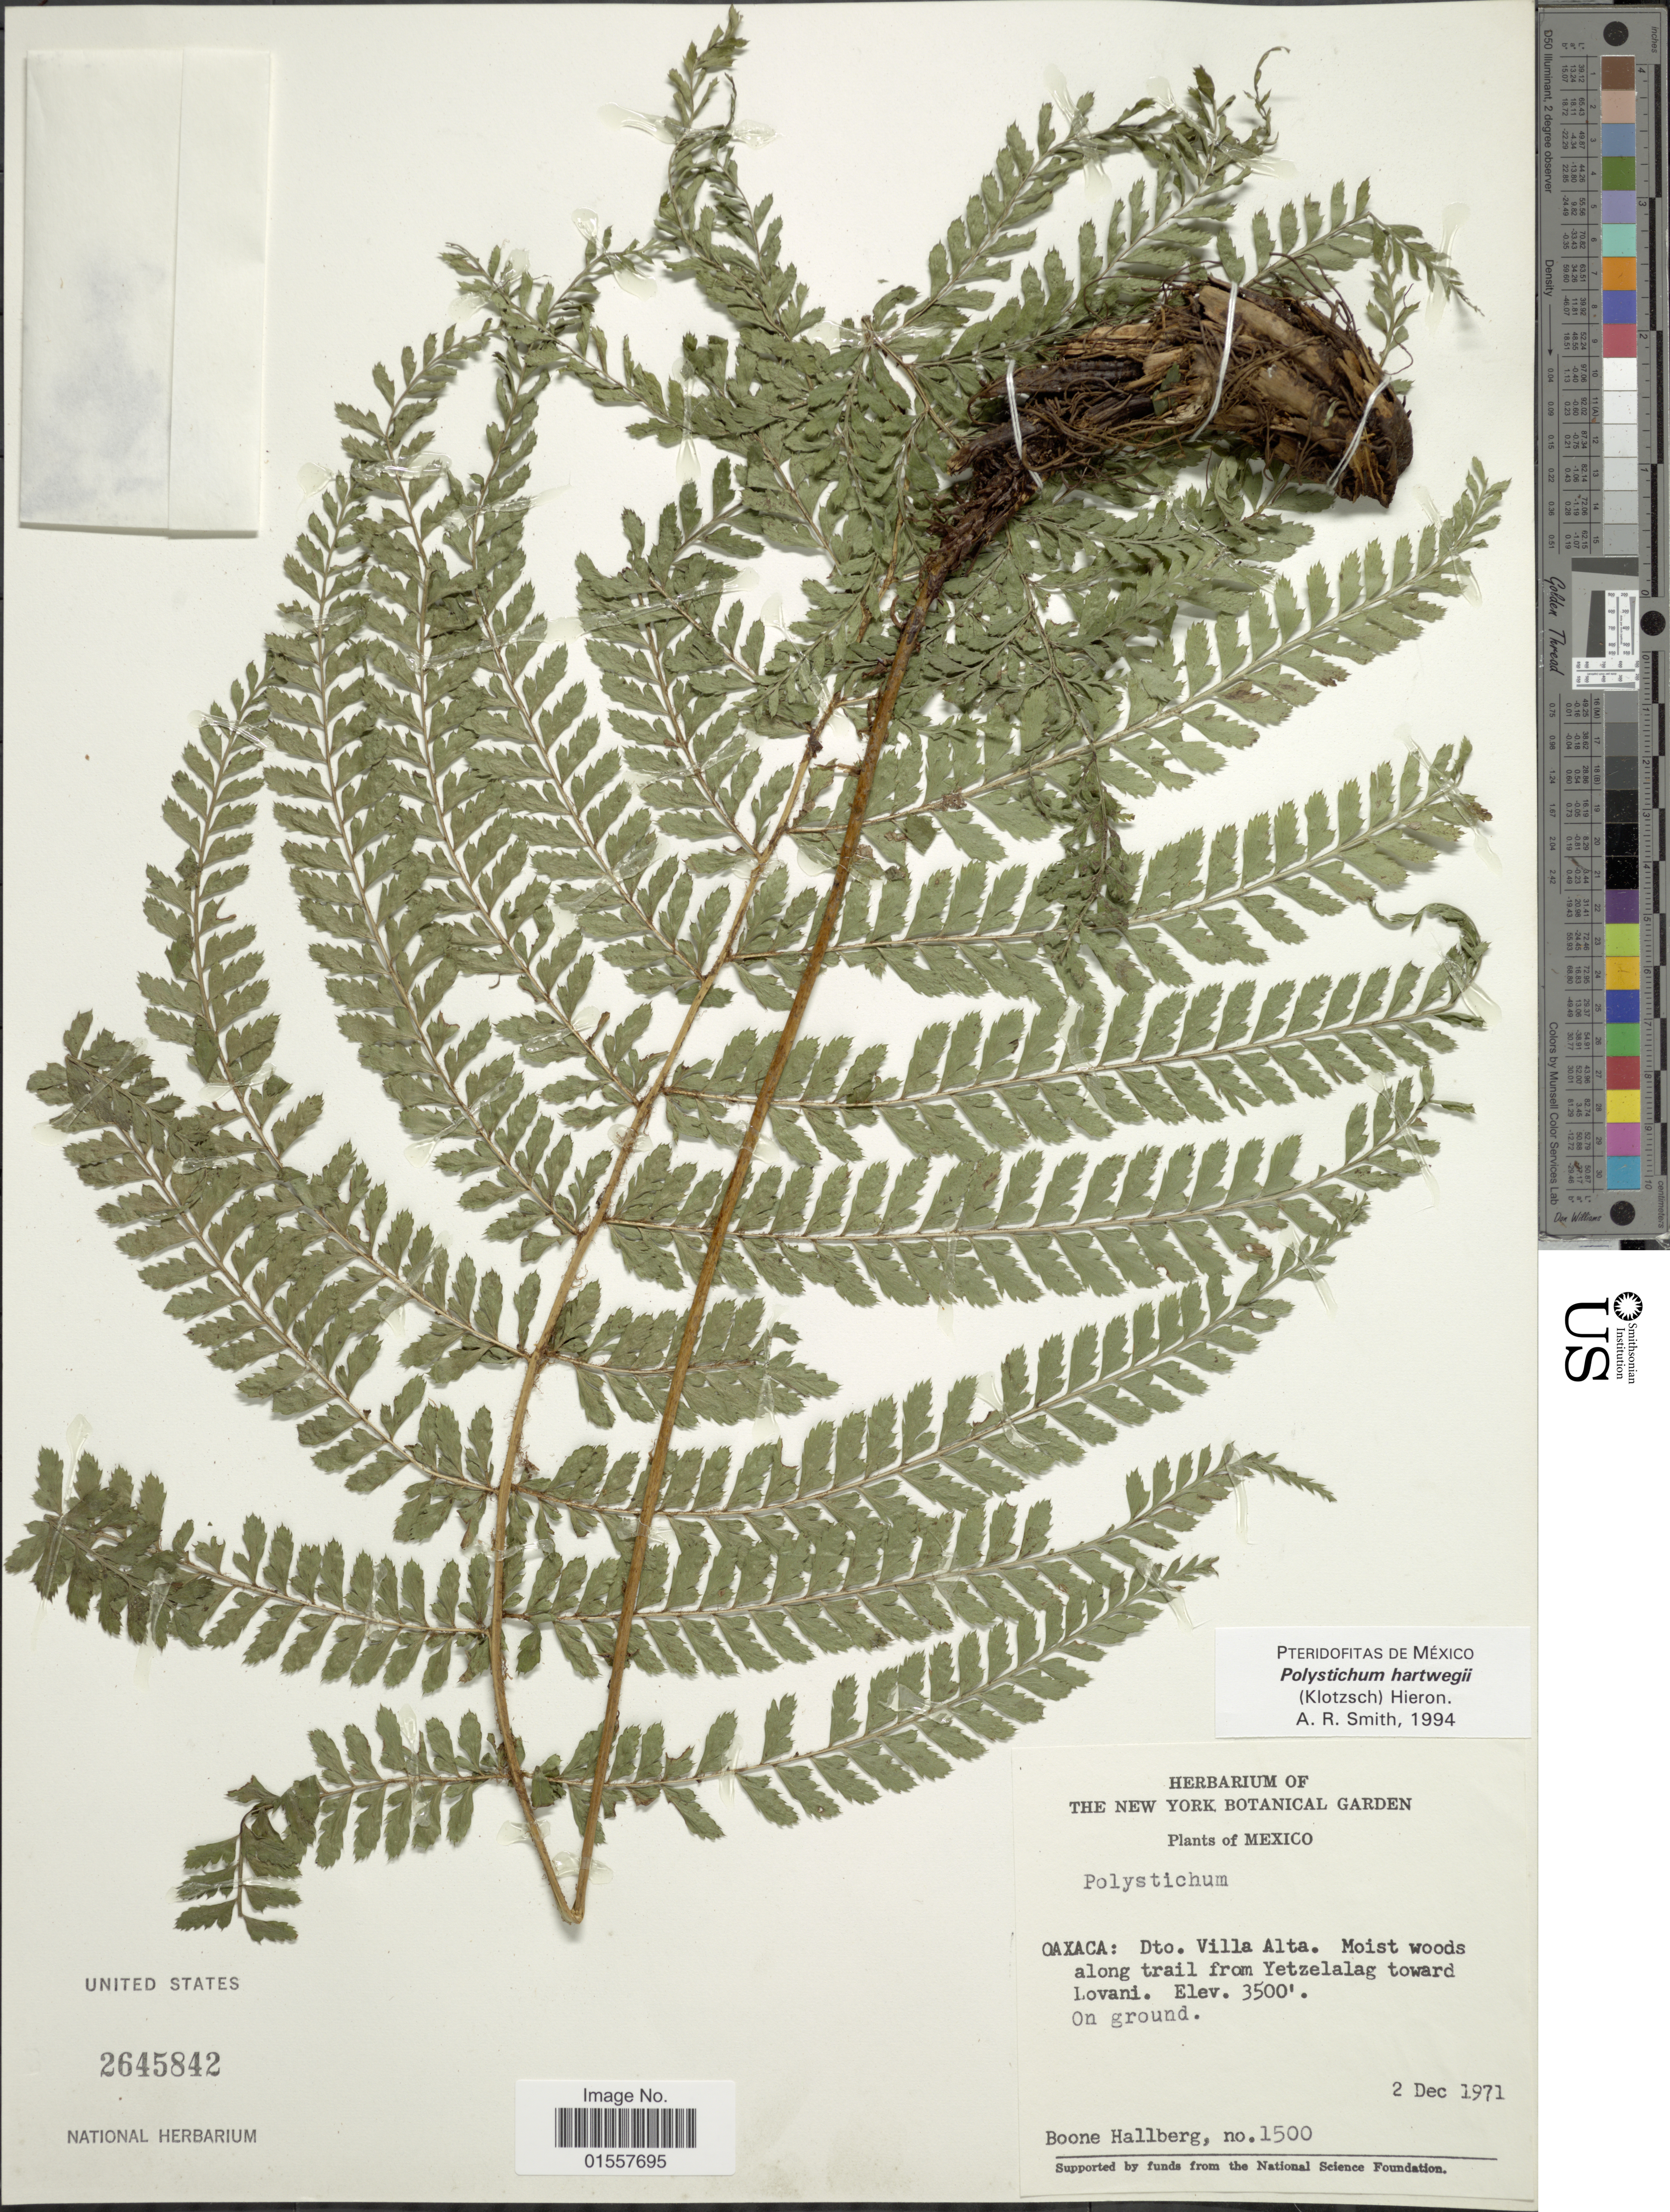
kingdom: Plantae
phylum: Tracheophyta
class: Polypodiopsida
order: Polypodiales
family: Dryopteridaceae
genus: Polystichum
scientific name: Polystichum hartwegii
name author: (Klotzsch) Hieron.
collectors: B. Hallberg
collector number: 1500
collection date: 1971-12-02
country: Mexico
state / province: Oaxaca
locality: Oaxaca: Dto. Villa Alta, moist woods along trail from Yetzelalag toward Lovani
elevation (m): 1067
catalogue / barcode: US 2645842